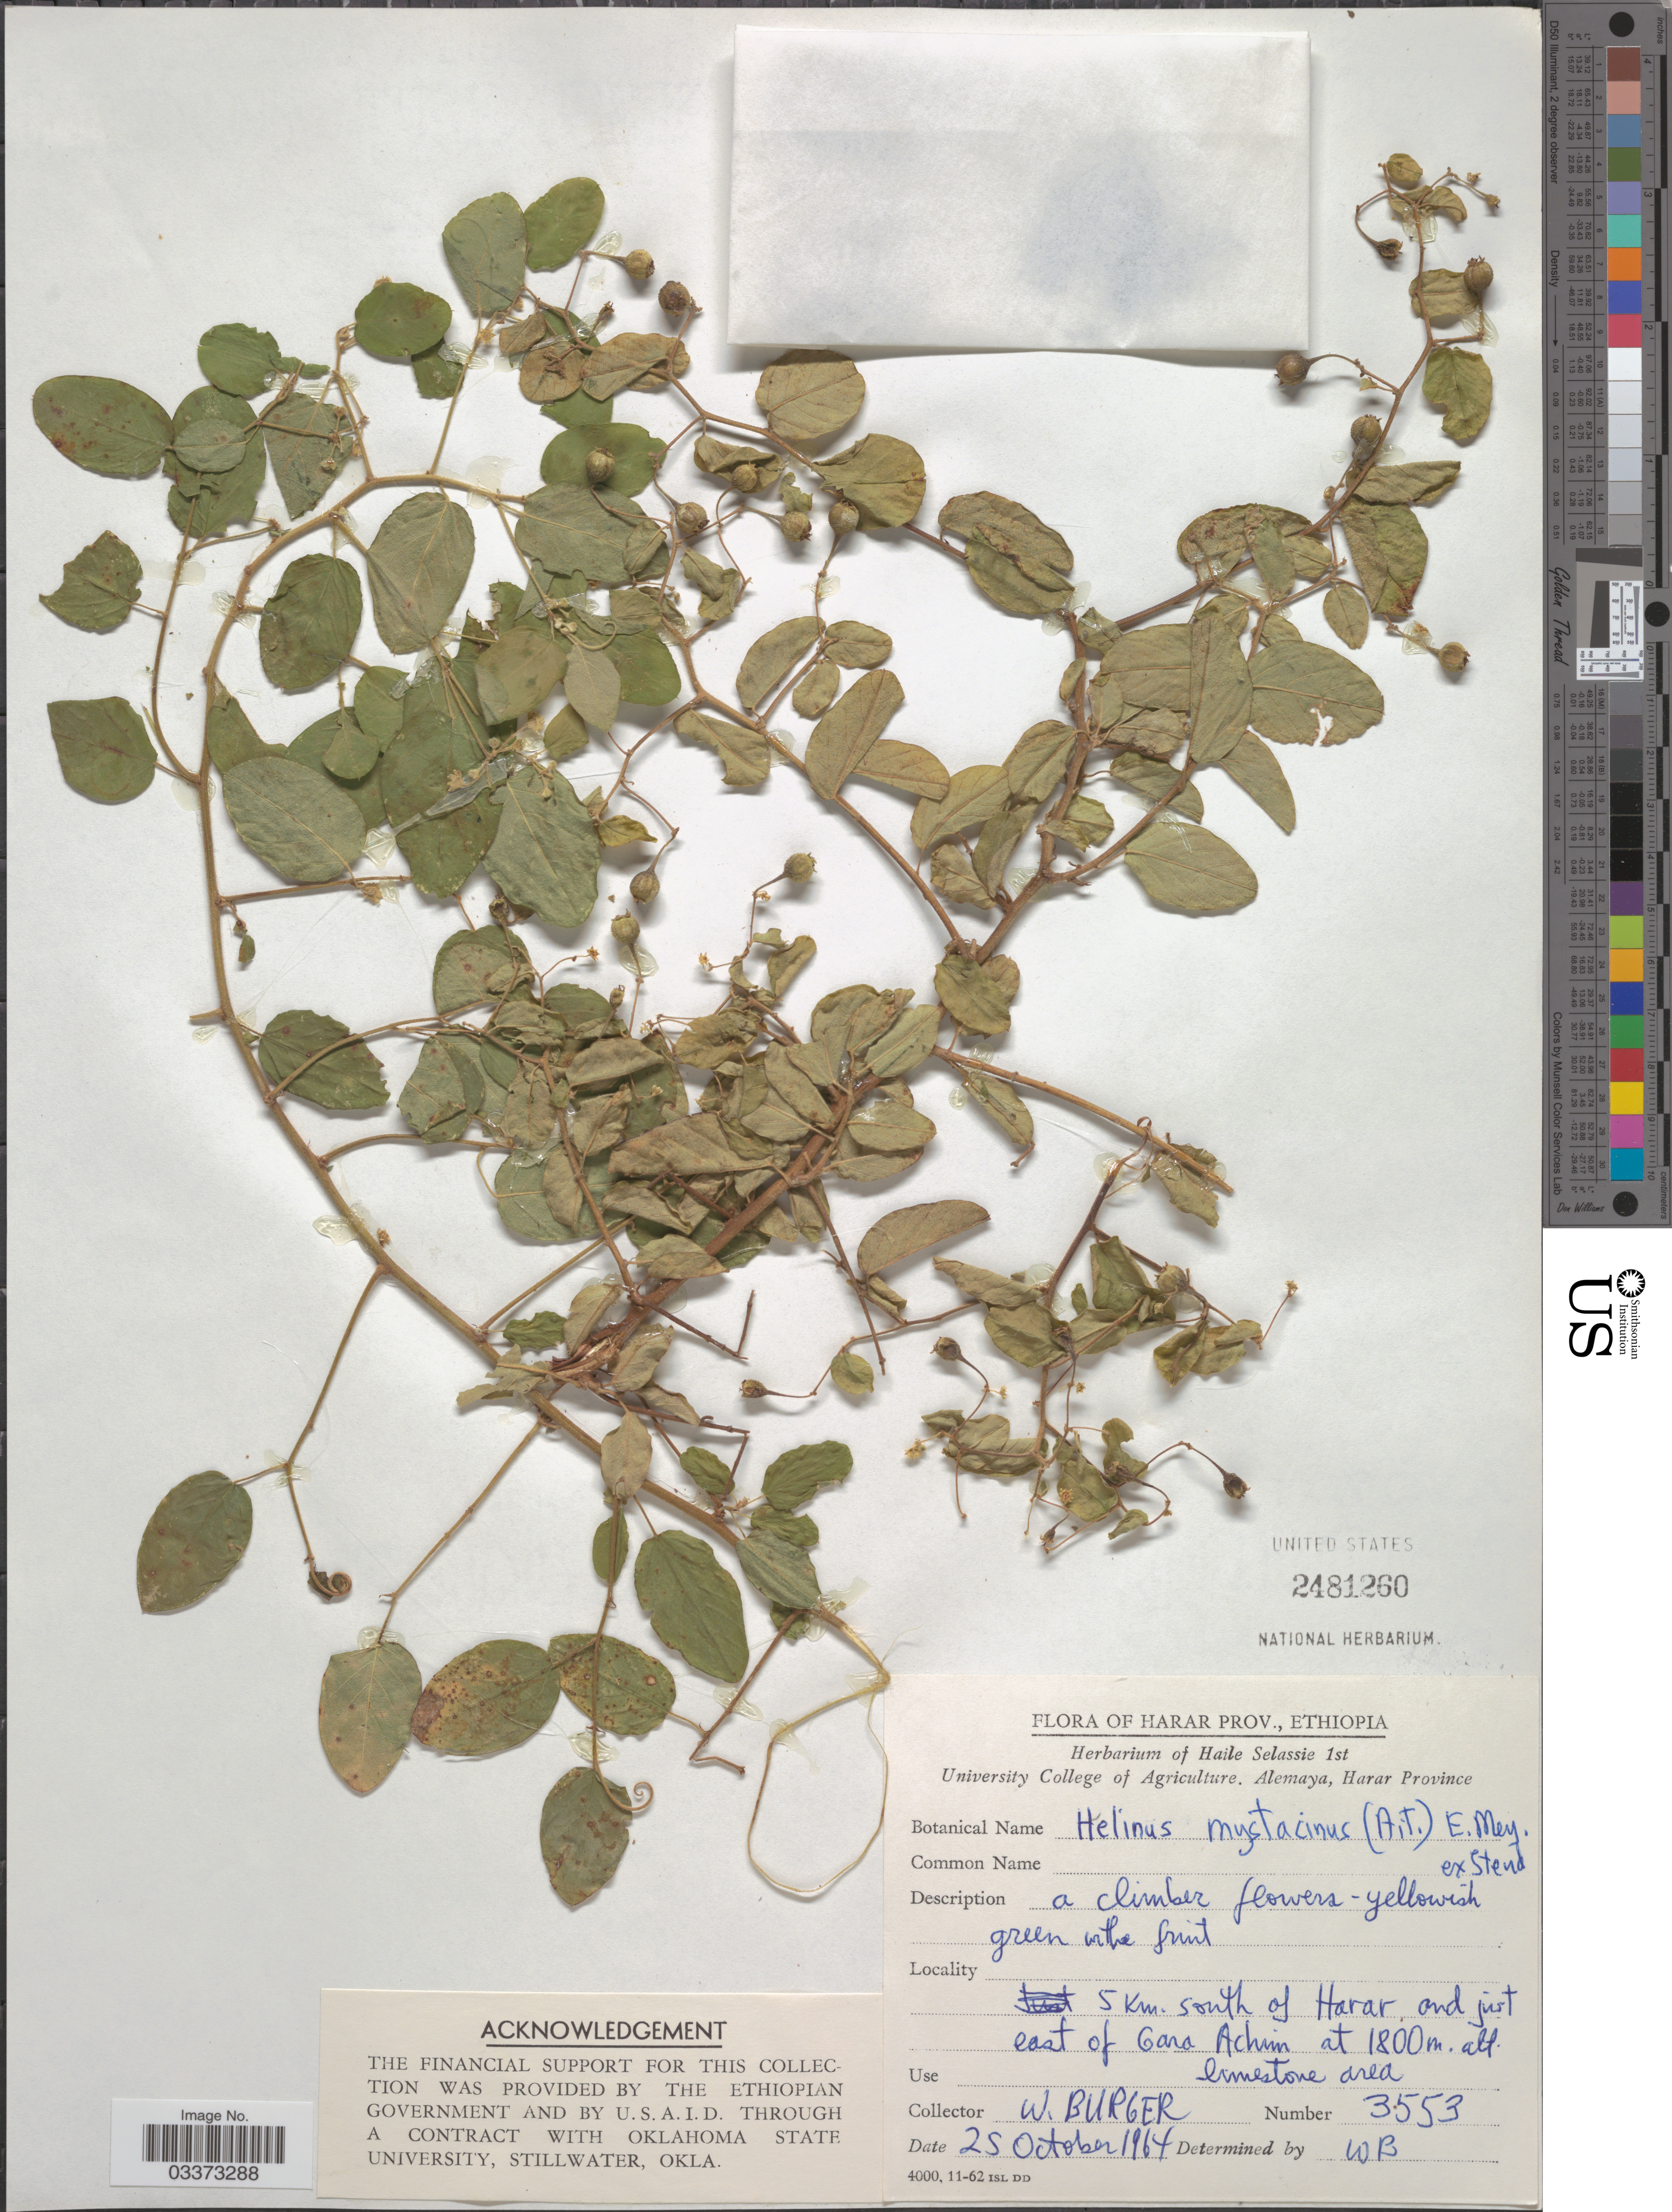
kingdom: Plantae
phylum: Tracheophyta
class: Magnoliopsida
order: Rosales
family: Rhamnaceae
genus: Helinus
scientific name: Helinus mystacinus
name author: (Aiton) E. Mey. ex Steud.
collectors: W. Burger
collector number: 30553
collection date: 1964-10-25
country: Ethiopia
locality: Harar Prov. 5 Km. south of Harar and just east of Gara Achim limestone area.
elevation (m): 1800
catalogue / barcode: US 2481260